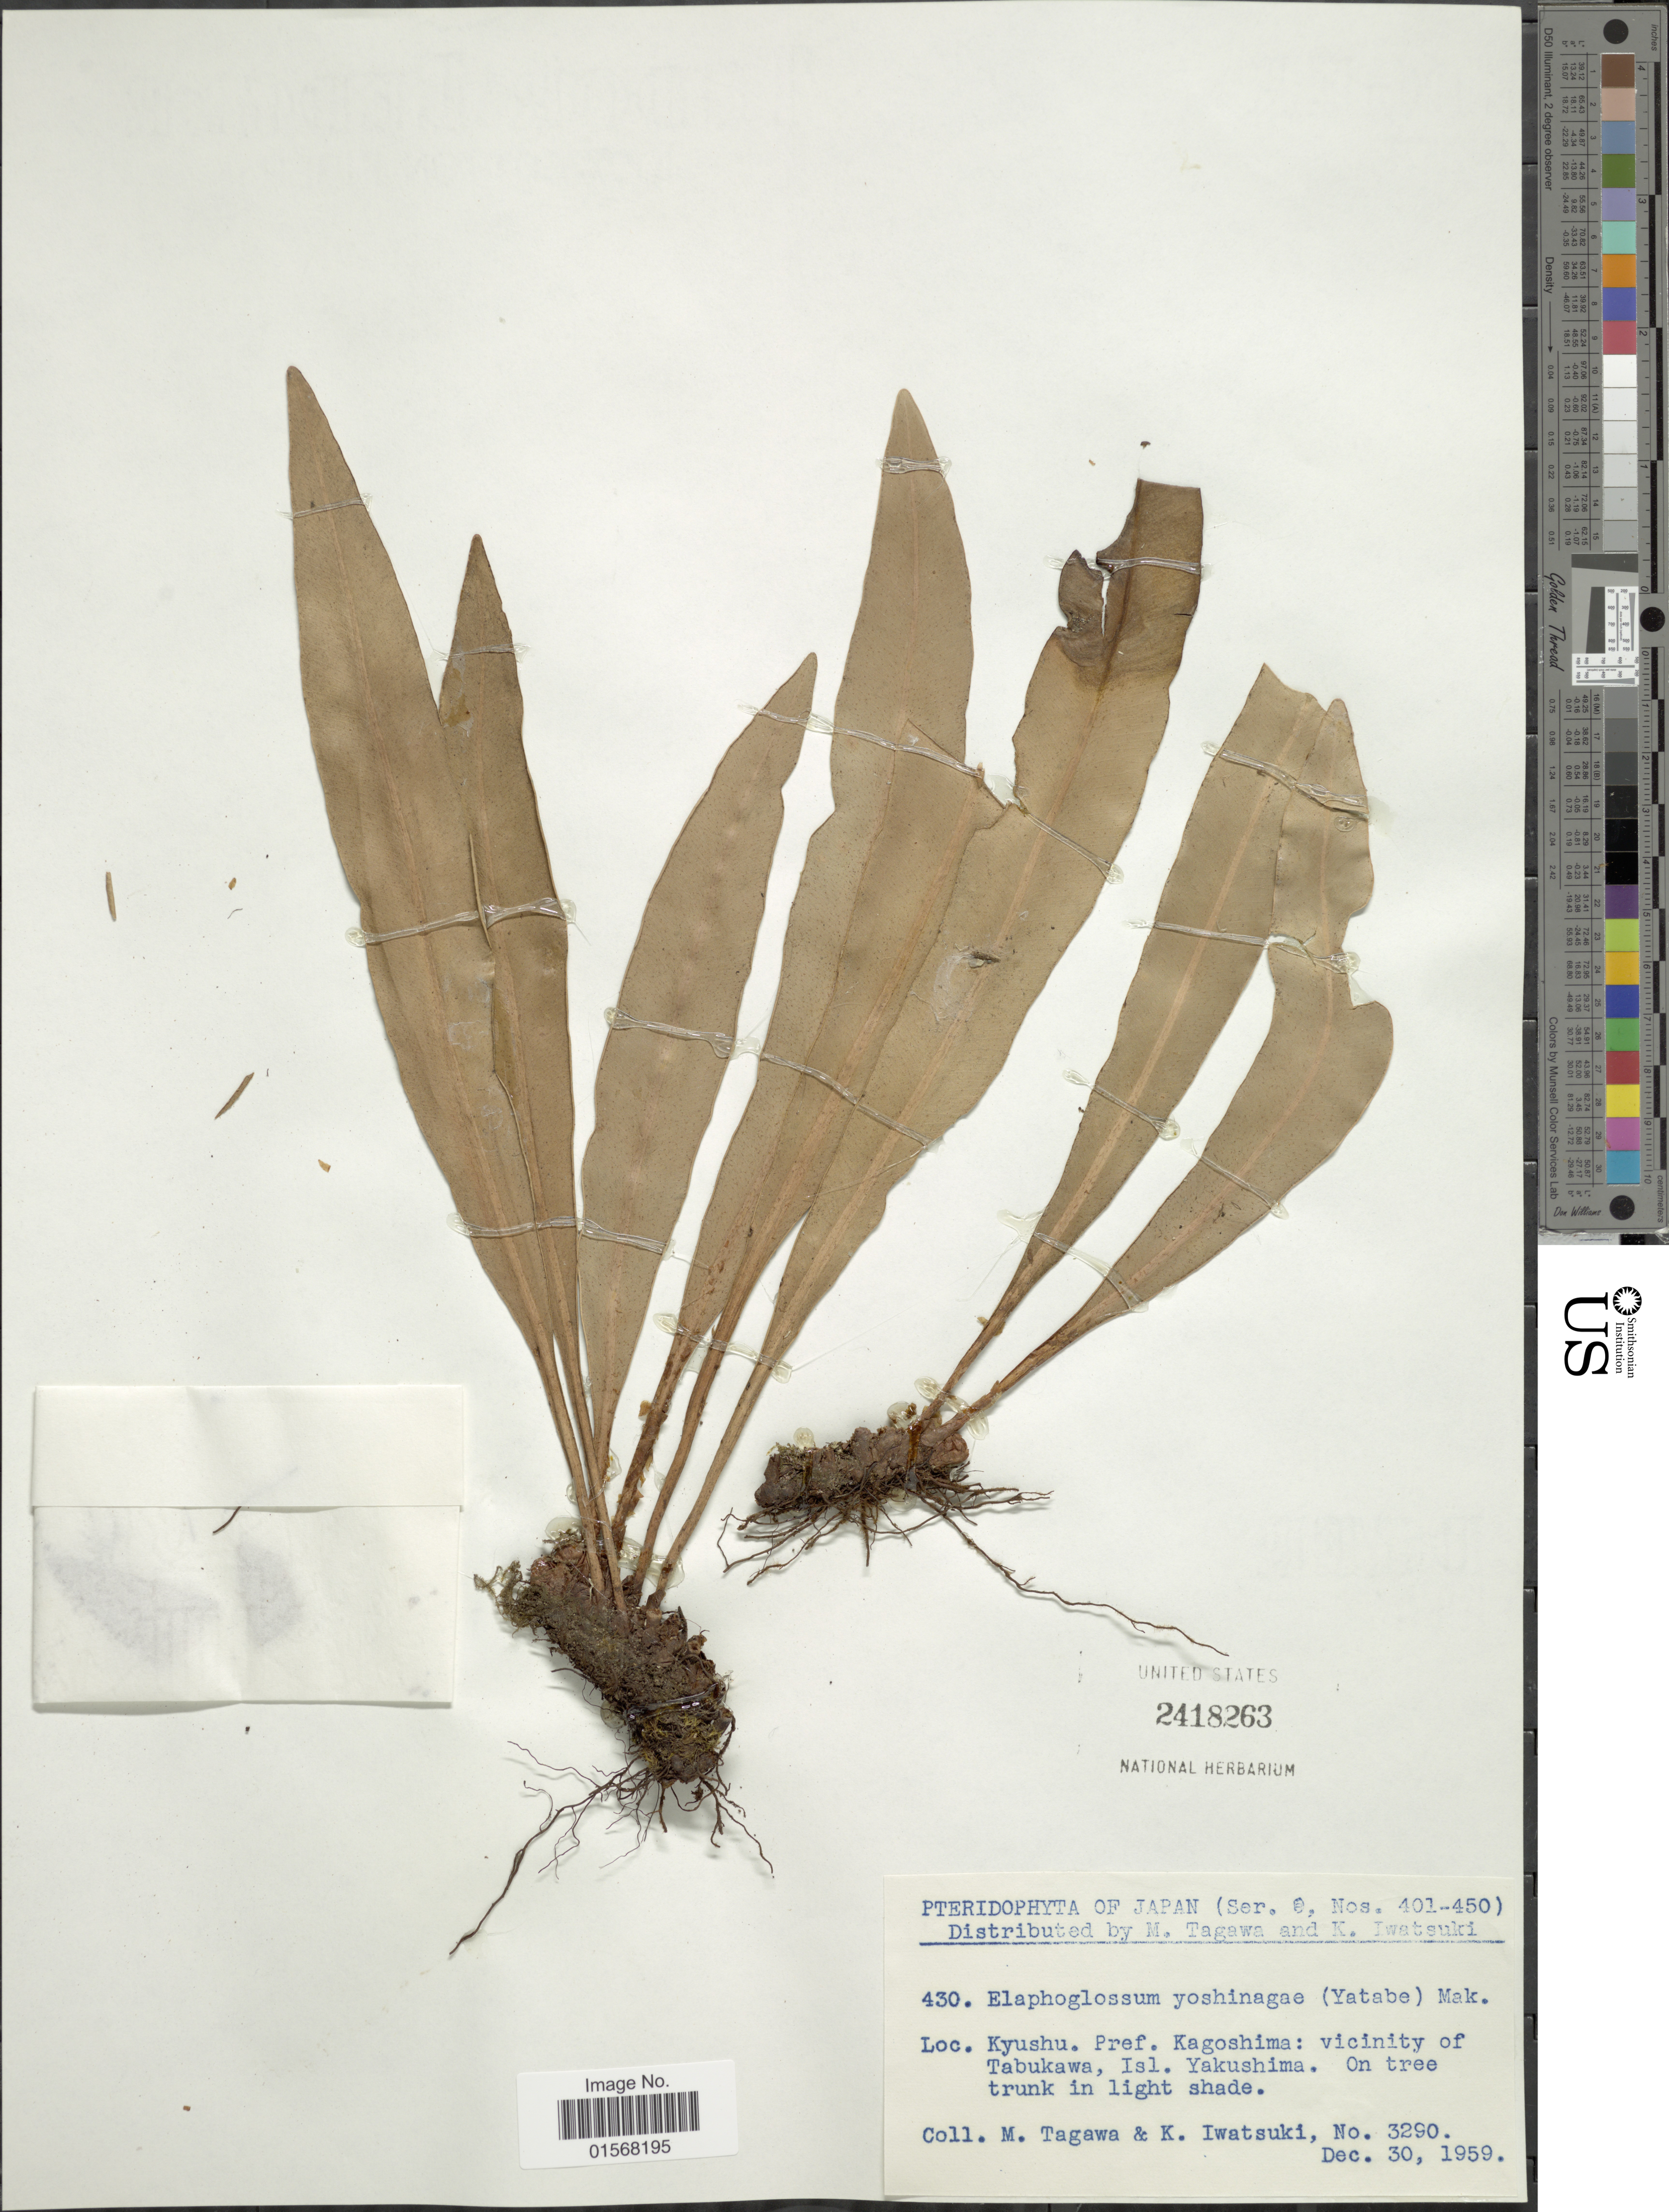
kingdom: Plantae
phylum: Tracheophyta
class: Polypodiopsida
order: Polypodiales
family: Dryopteridaceae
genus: Elaphoglossum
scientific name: Elaphoglossum yoshinagae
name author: (Yatabe) Makino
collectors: M. Kitagawa & K. Iwatsuki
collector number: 3290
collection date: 1959-12-30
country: Japan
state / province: Kagosima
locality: Kyushu. Pref. Kagoshima: vicinity of Tabukawa, Isl. Yakushima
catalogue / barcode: US 2418263